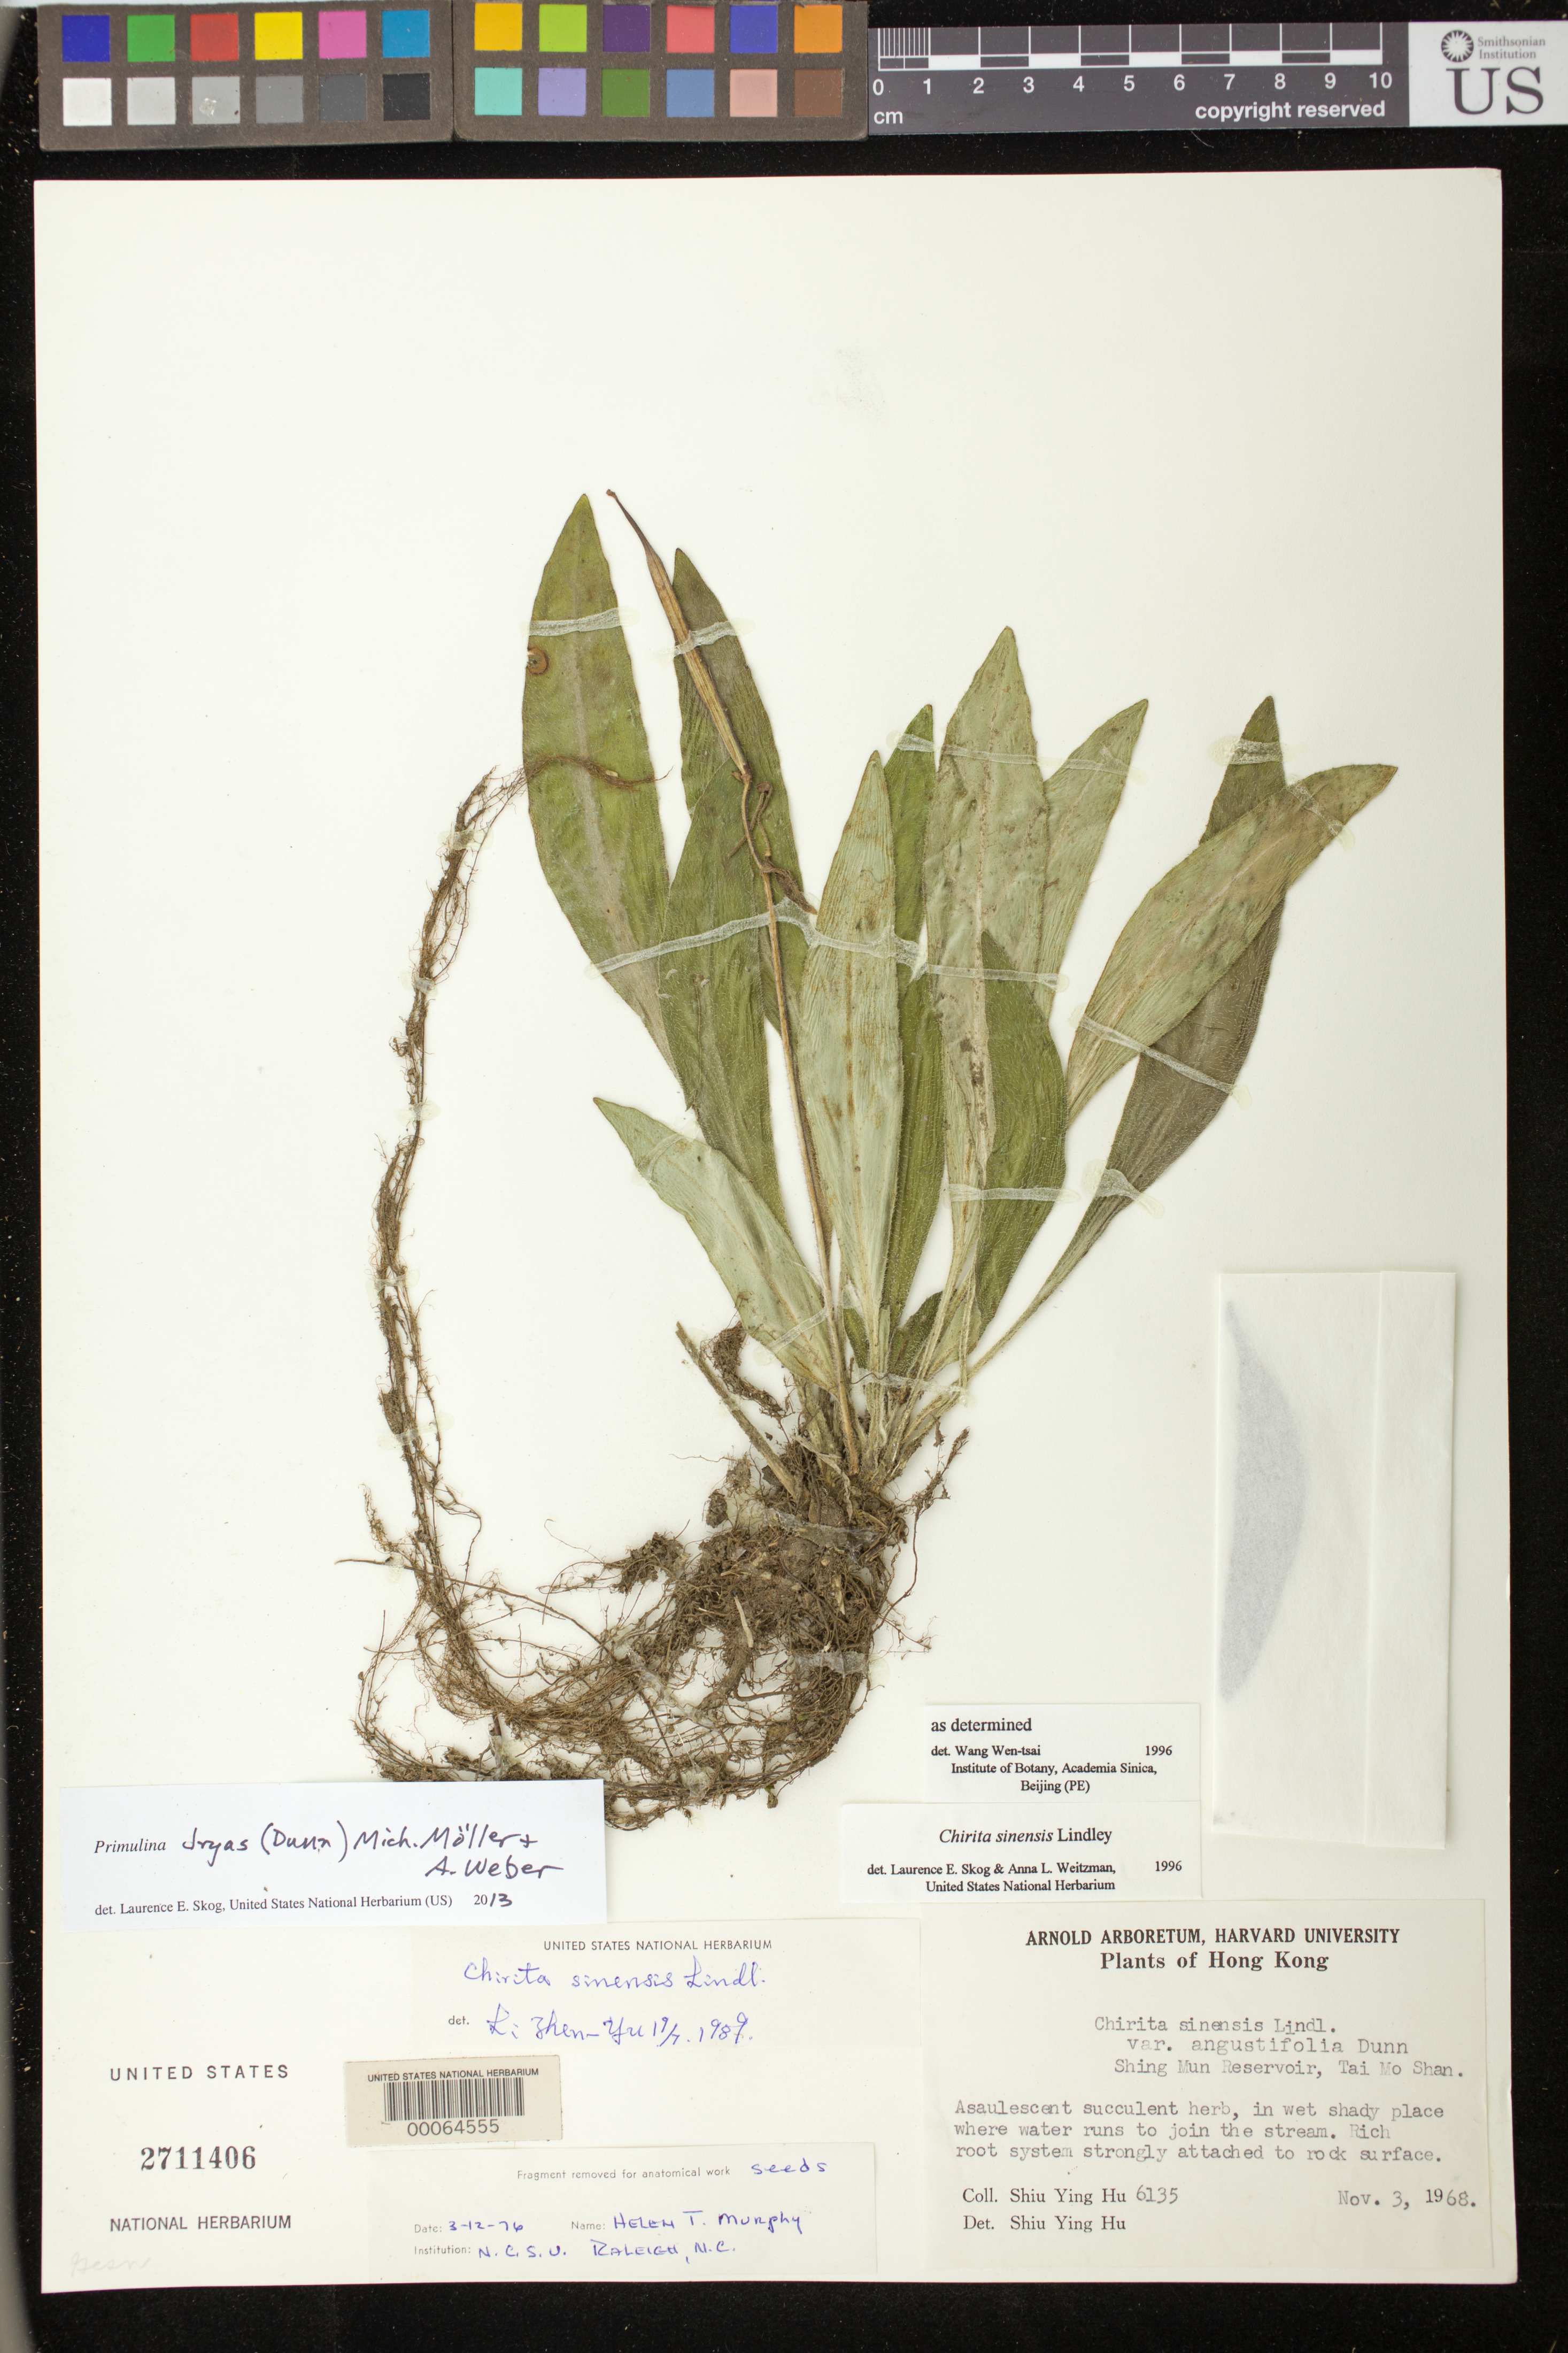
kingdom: Plantae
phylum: Tracheophyta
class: Magnoliopsida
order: Lamiales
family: Gesneriaceae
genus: Primulina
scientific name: Primulina dryas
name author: (Dunn) Mich. Möller & A. Weber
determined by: Skog, Laurence E.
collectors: S. Y. Hu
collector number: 6135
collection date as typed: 03 Nov 1968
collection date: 1968-11-03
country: China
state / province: Hong Kong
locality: Hong kong, shing mun reservoir, tai mo shan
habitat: In wet shady place where ater runs to join the stream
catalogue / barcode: US 2711406